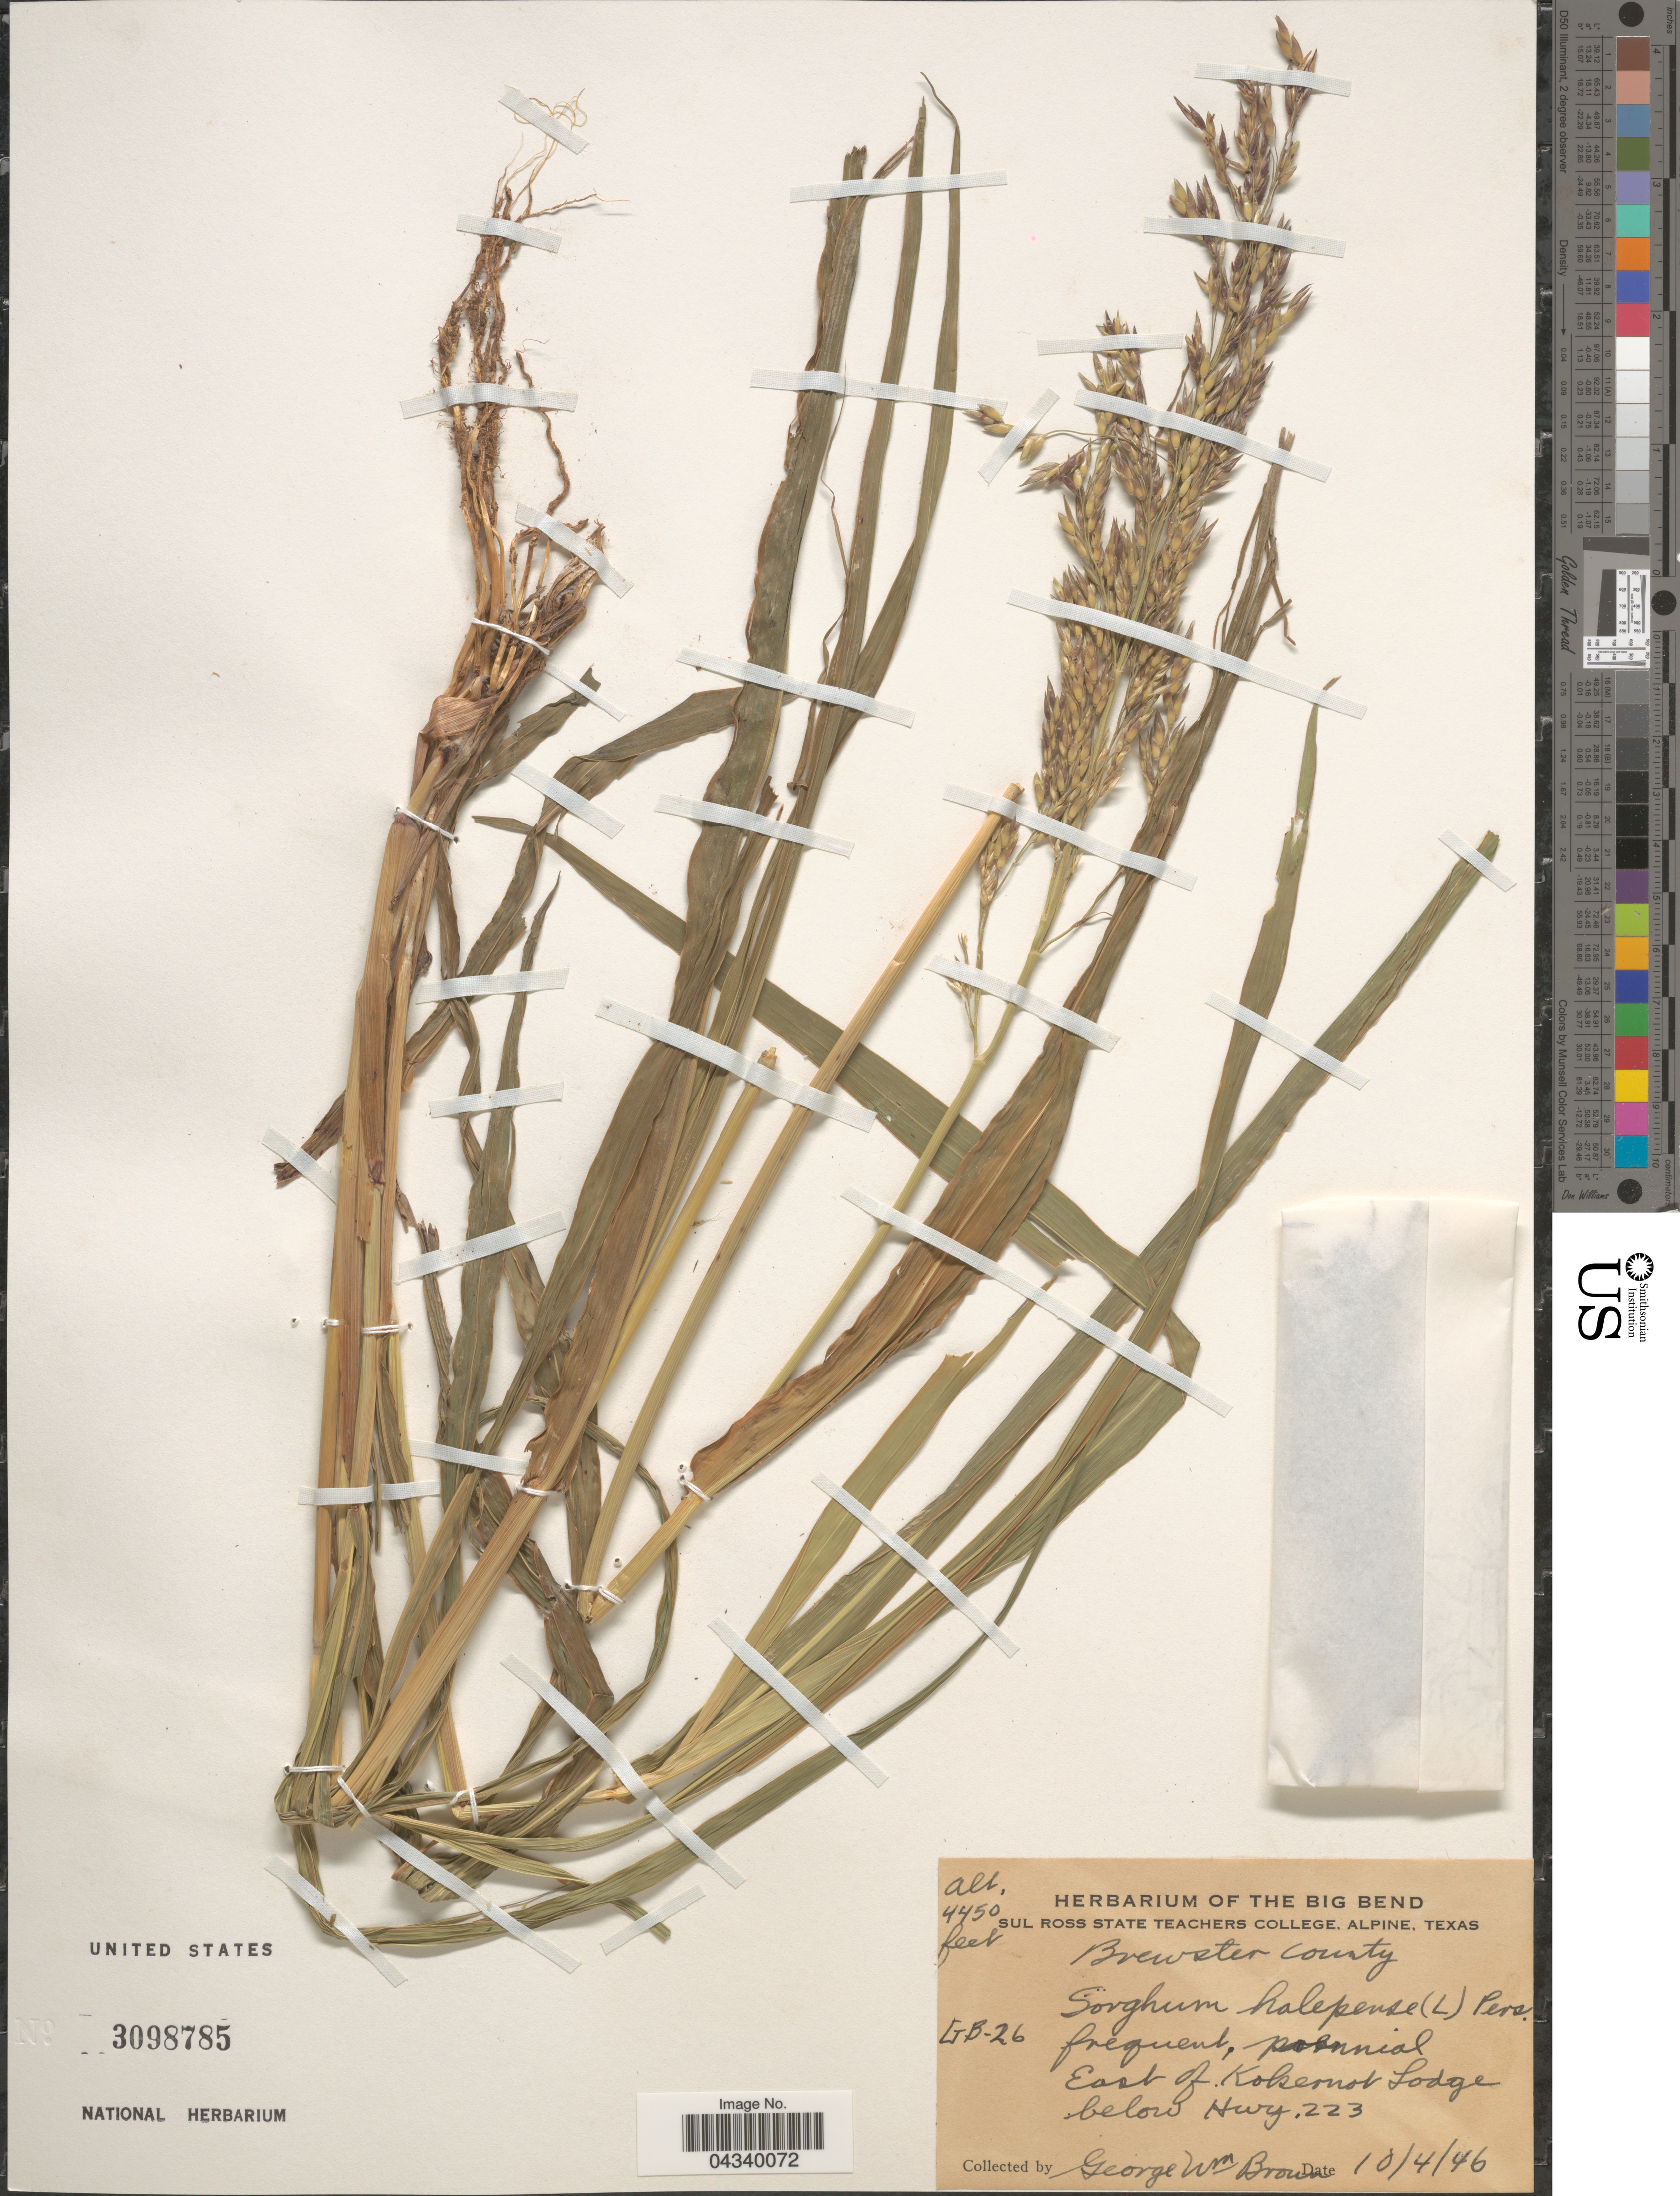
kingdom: Plantae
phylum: Tracheophyta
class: Liliopsida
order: Poales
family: Poaceae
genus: Sorghum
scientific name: Sorghum halepense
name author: (L.) Pers.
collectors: G. W. Brown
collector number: GB-26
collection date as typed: Transcribed d/m/y: 4/10/46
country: United States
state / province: Texas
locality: East of Kokernot Lodge below Hwy. 223.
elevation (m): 1356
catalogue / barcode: US 3098785